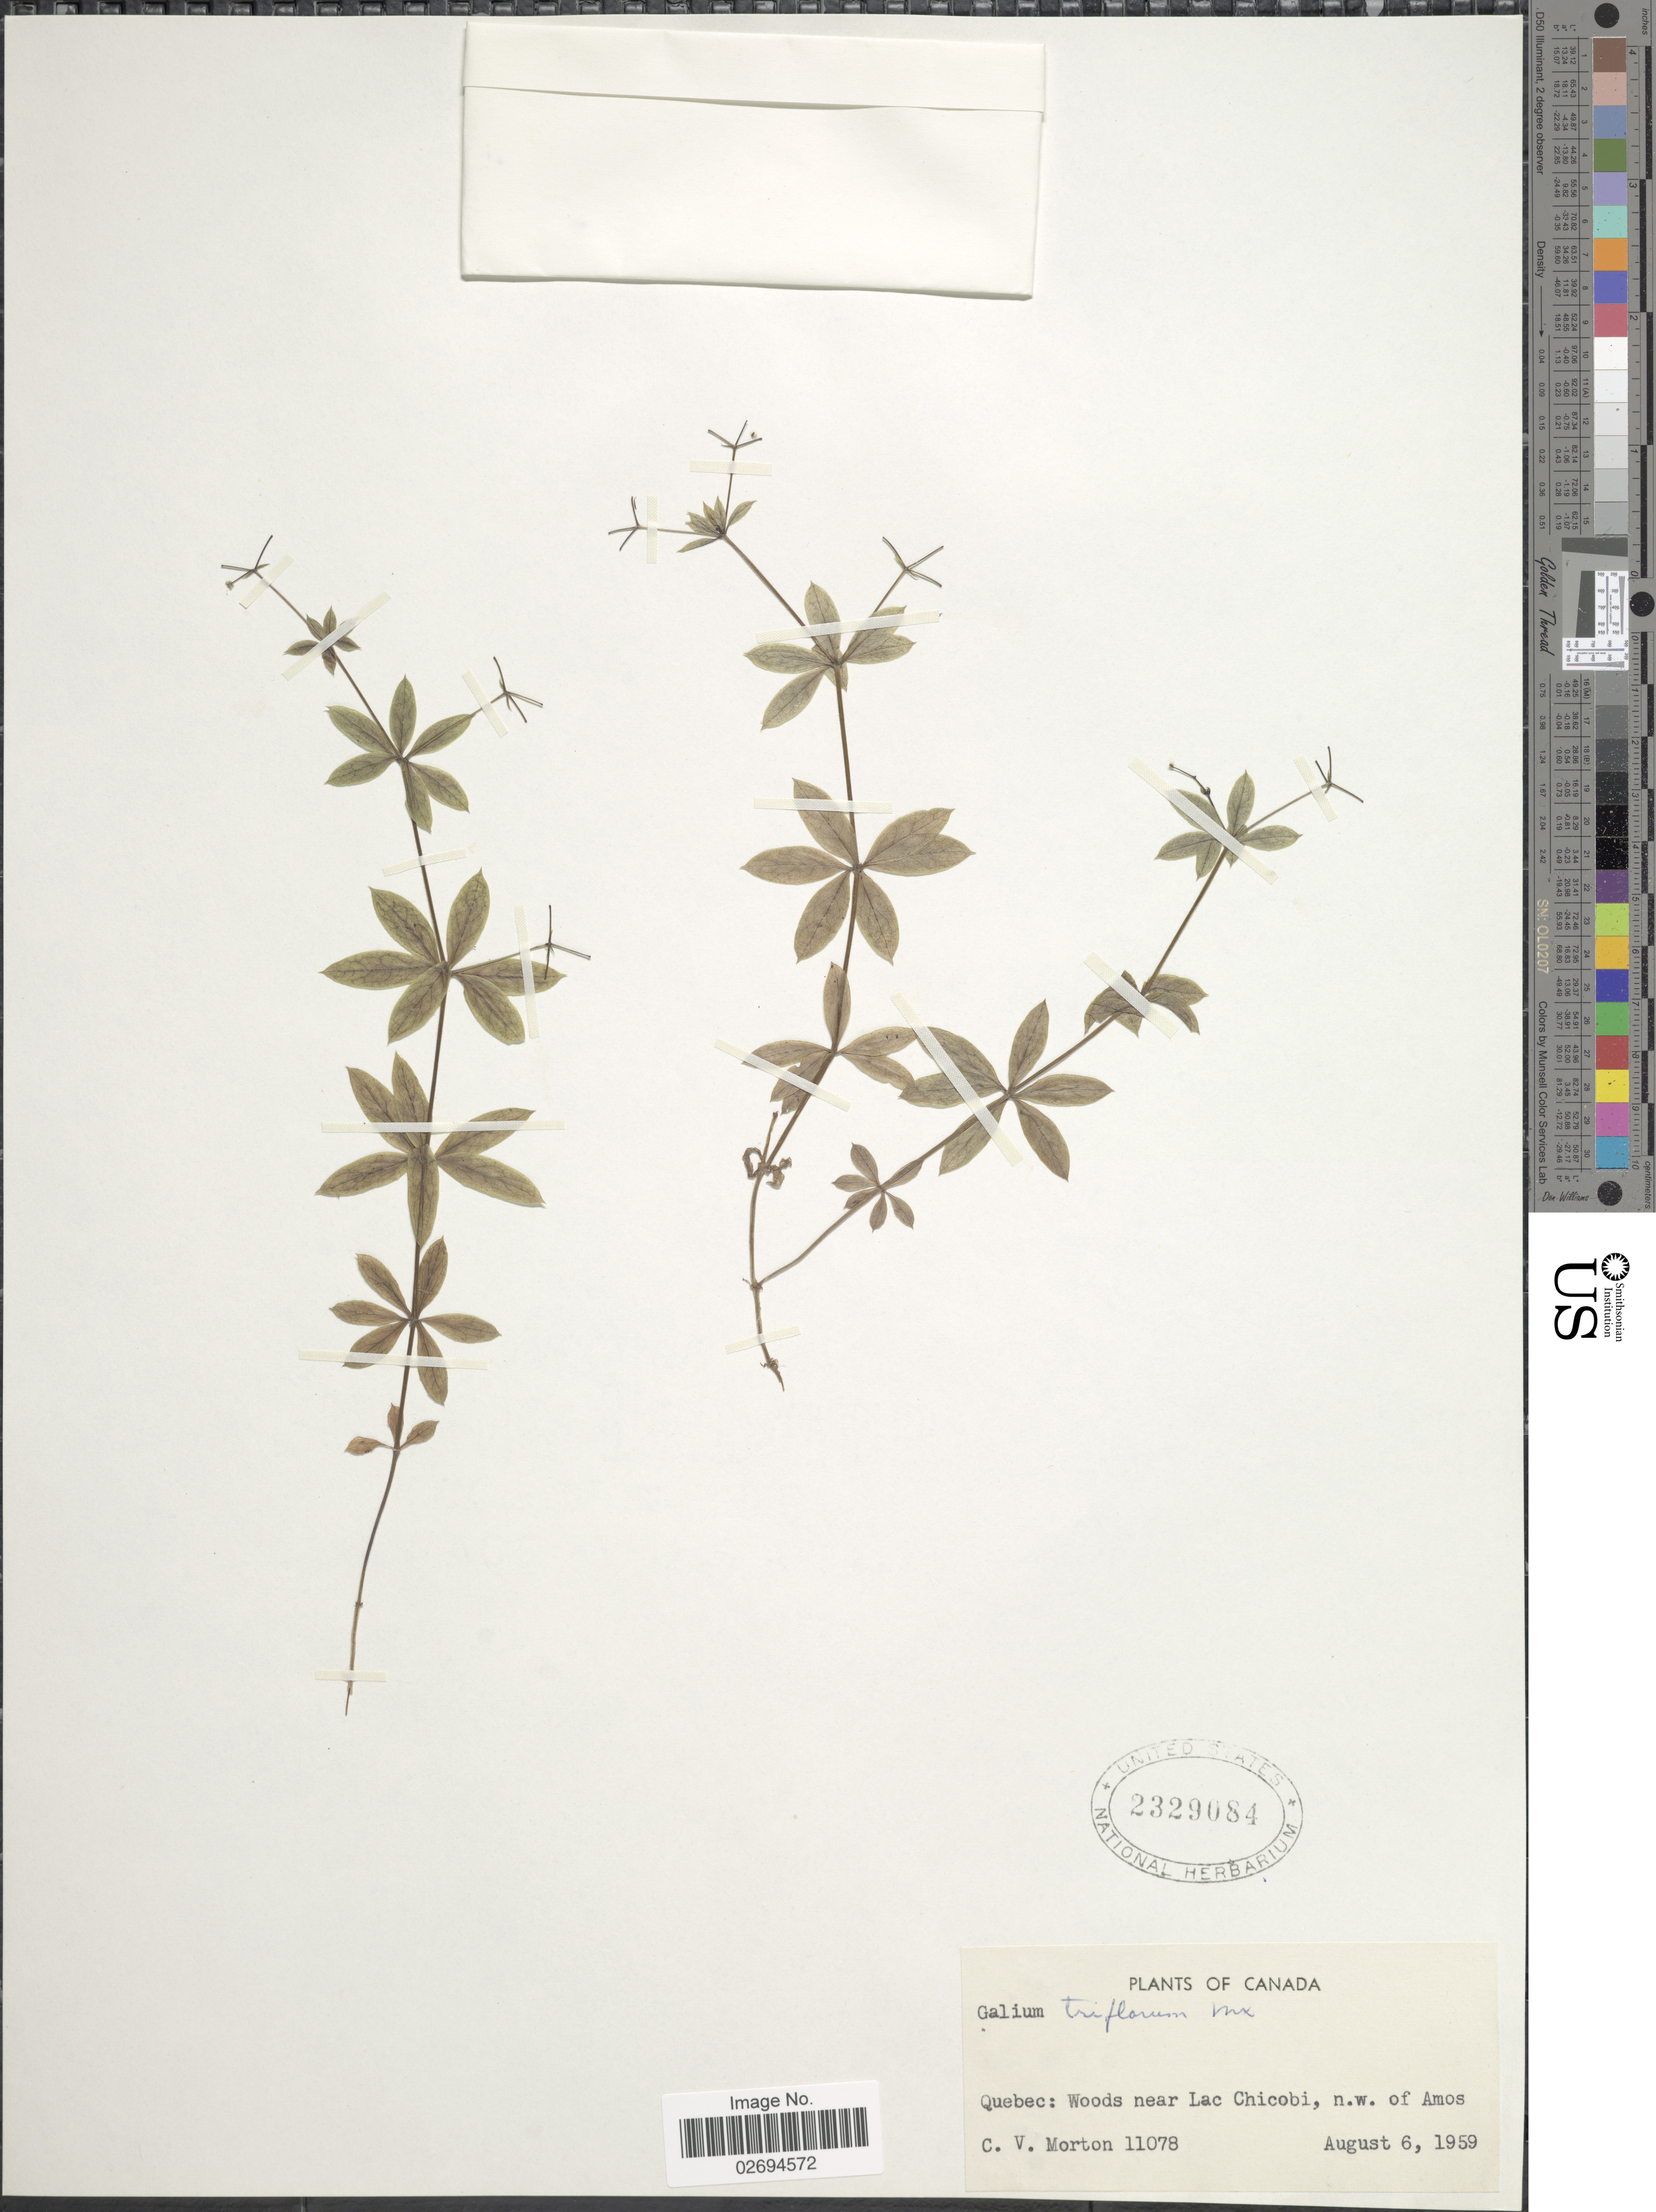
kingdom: Plantae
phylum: Tracheophyta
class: Magnoliopsida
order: Gentianales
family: Rubiaceae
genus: Galium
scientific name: Galium triflorum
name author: Michx.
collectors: C. V. Morton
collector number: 11078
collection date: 1959-08-06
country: Canada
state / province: Quebec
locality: Woods near Lac Chicobi, n.w. of Amos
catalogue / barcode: US 2329084